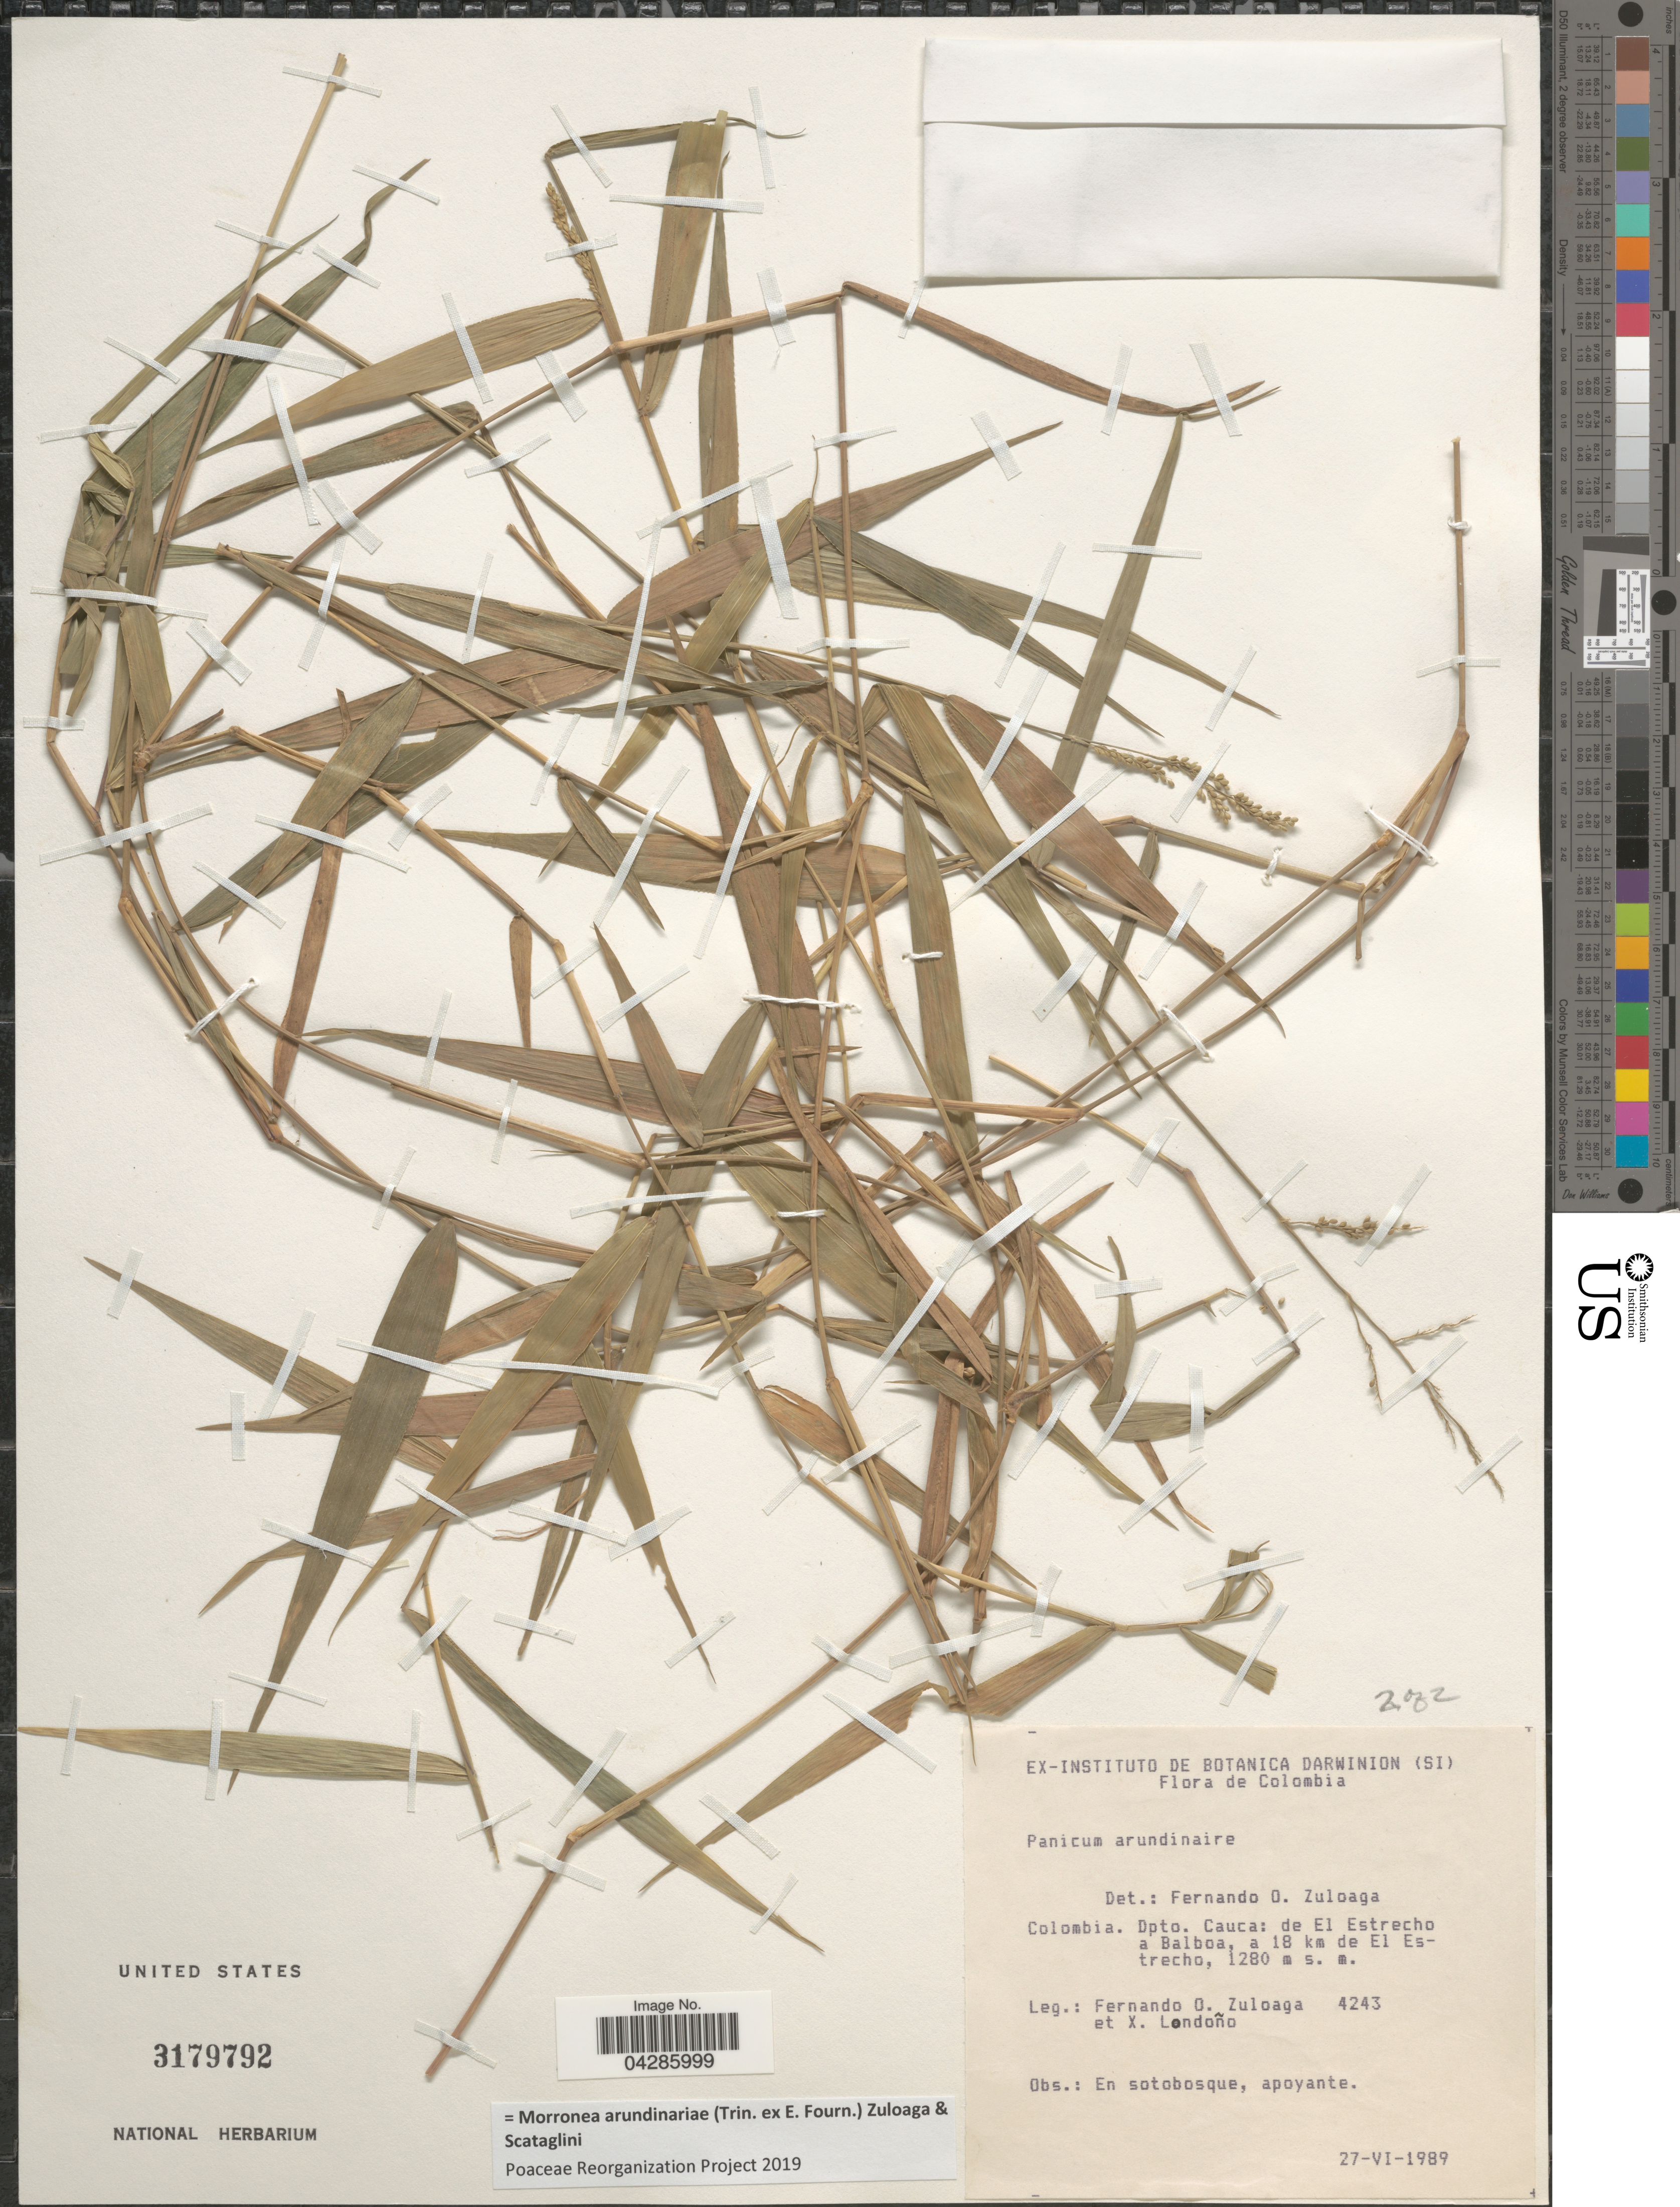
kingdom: Plantae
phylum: Tracheophyta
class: Liliopsida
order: Poales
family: Poaceae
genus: Morronea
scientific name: Morronea arundinariae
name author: (Trin. ex E. Fourn.) Zuloaga & Scataglini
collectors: F. O. Zuloaga & X. Londoño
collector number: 4243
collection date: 1989-06-27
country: Colombia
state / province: Cauca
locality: Dpto. Cauca: de El Estrecho a Balboa, a 18 km de El Estrecho.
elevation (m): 1280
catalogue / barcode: US 3179792